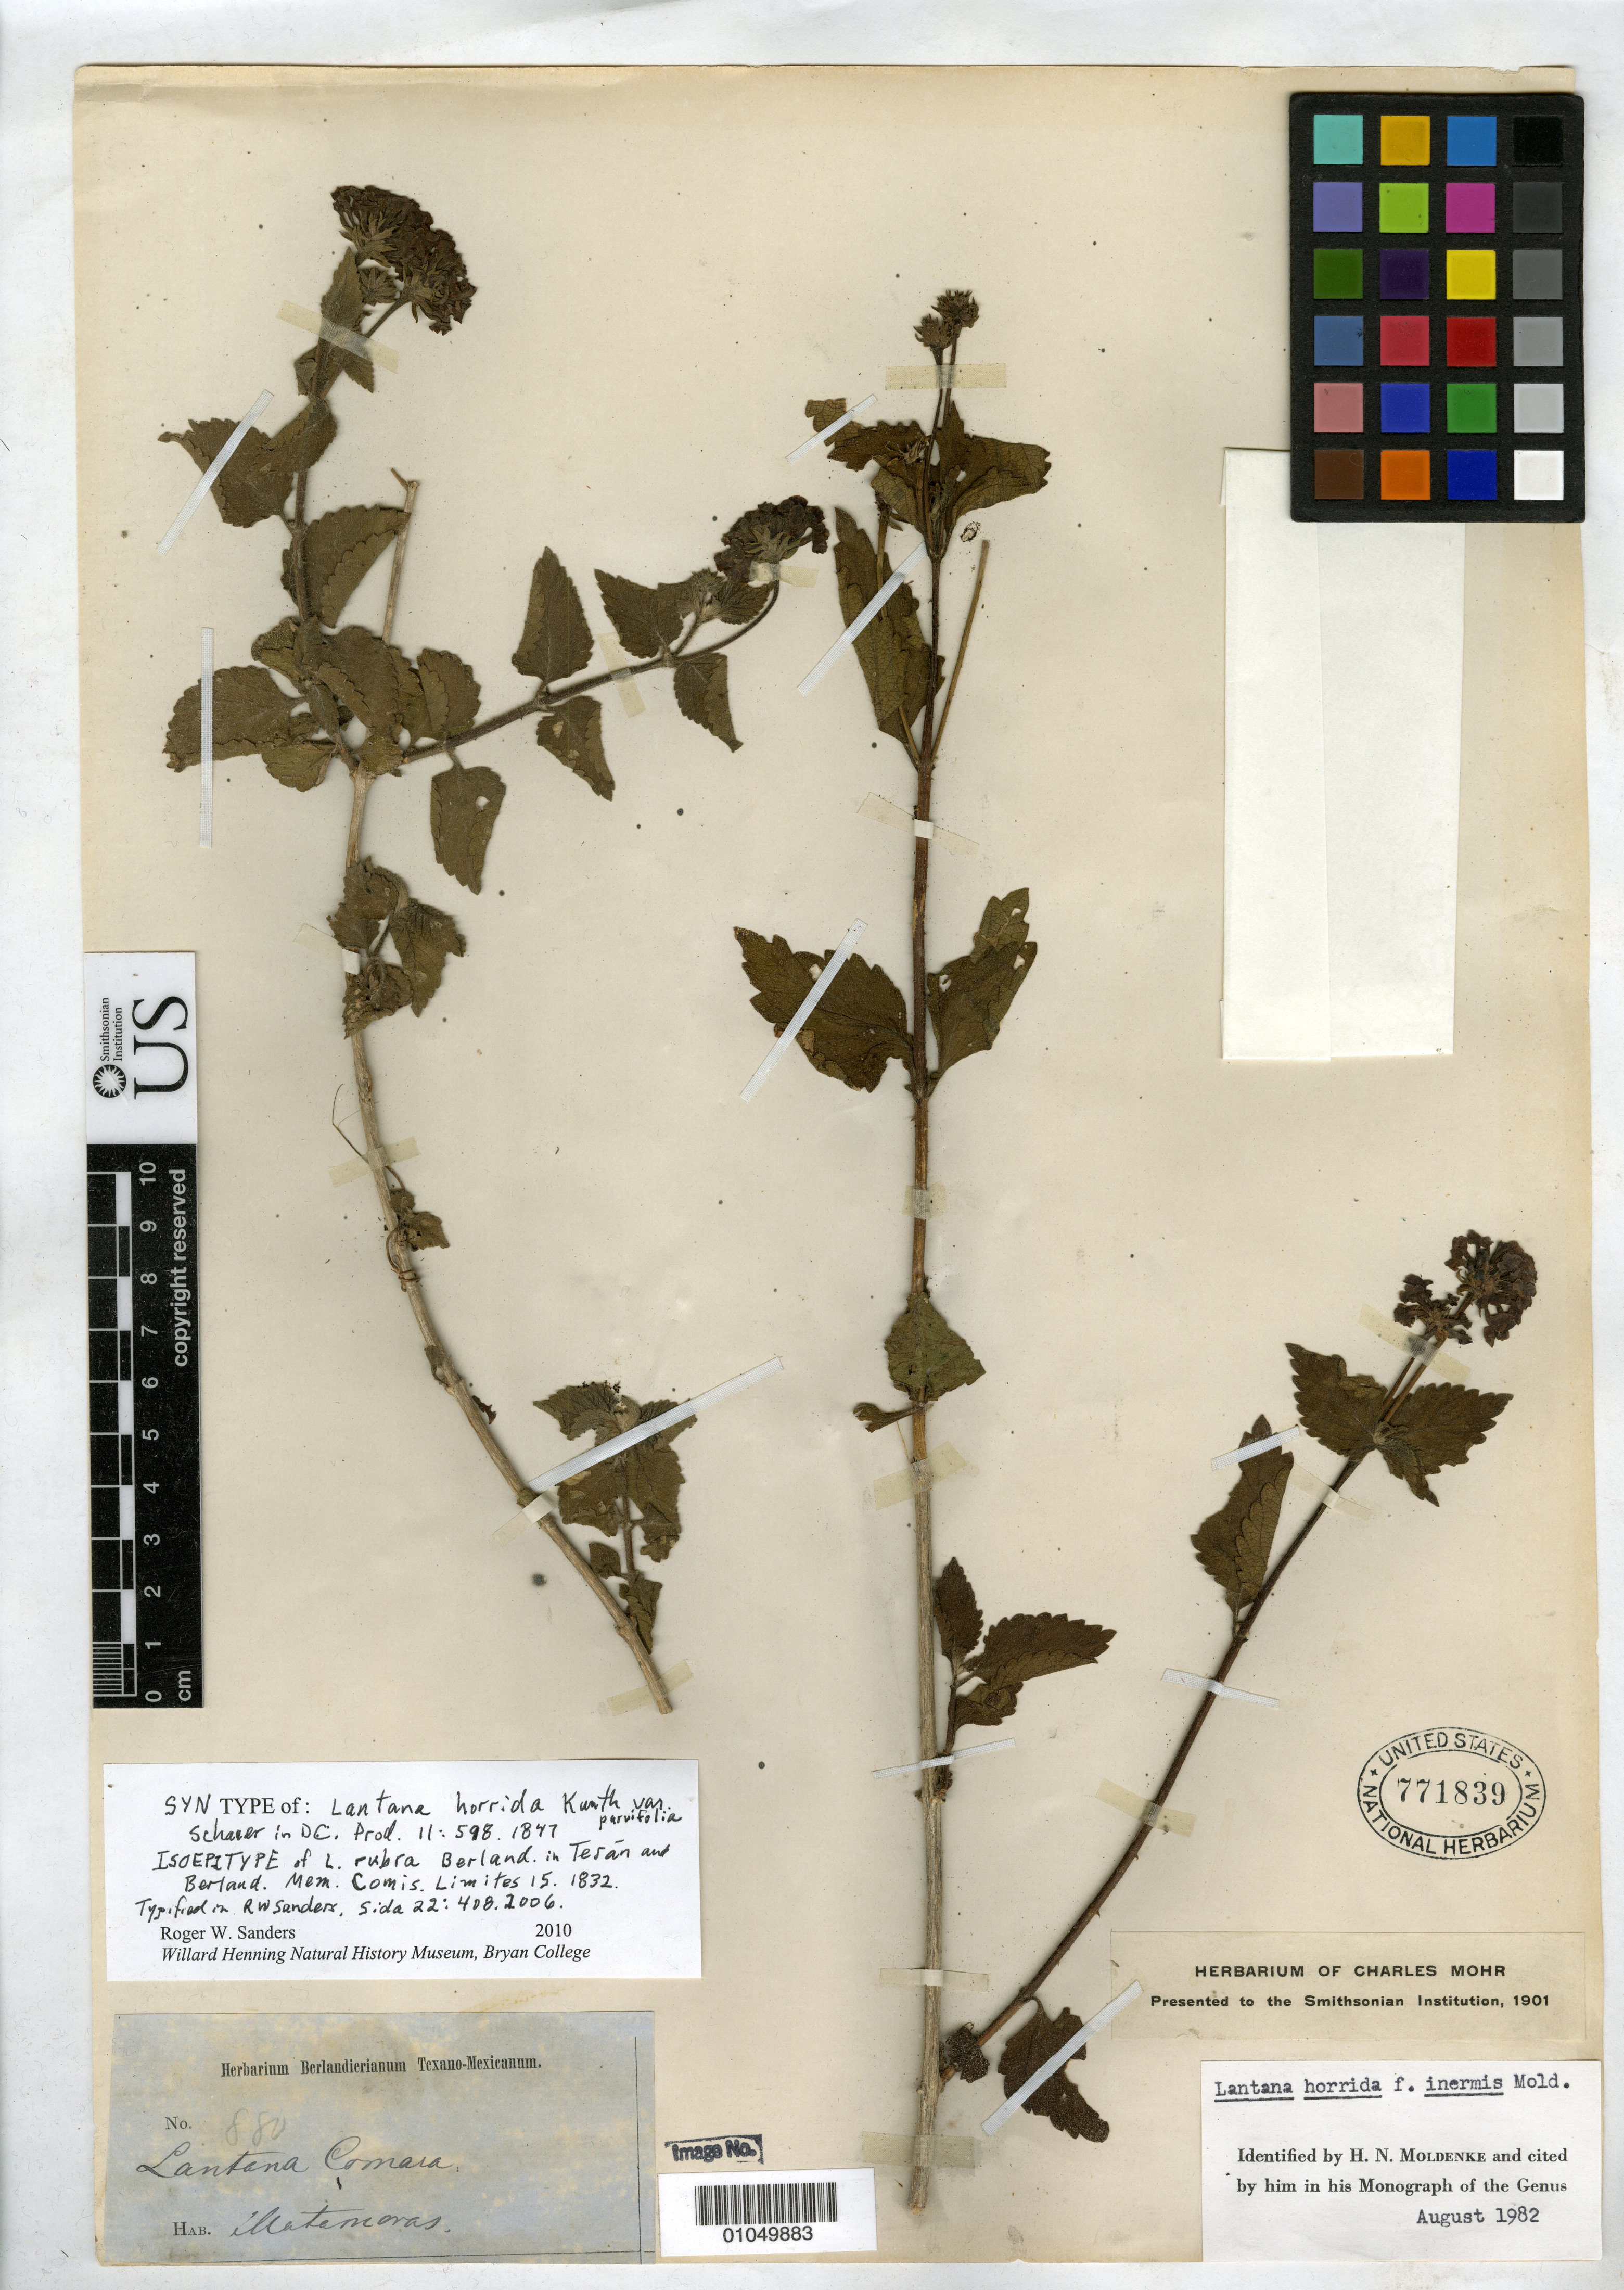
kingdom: Plantae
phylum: Tracheophyta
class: Magnoliopsida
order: Lamiales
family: Verbenaceae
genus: Lantana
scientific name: Lantana rubra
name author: Berland.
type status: Syntype; Isoepitype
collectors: J. L. Berlandier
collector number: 880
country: Mexico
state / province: Tamaulipas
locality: Matamoras.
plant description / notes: Epiptypified by R.W. Sanders, Sida 22: 408 (2006).; Also a type of Lantana horrida var. parviflora Schauer.; Currently accepted name as cited by Sanders (2006, Sida 22: 408); note that Sanders annotates (2010) as syntype of "Lantana horrida var. parvifolia" [sic] but cites as syntype of "L. urticoides var. parvifolia Schauer" [name not found in literature].; Also an isoepitype of Lanta rubra Berland.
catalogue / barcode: US 771839